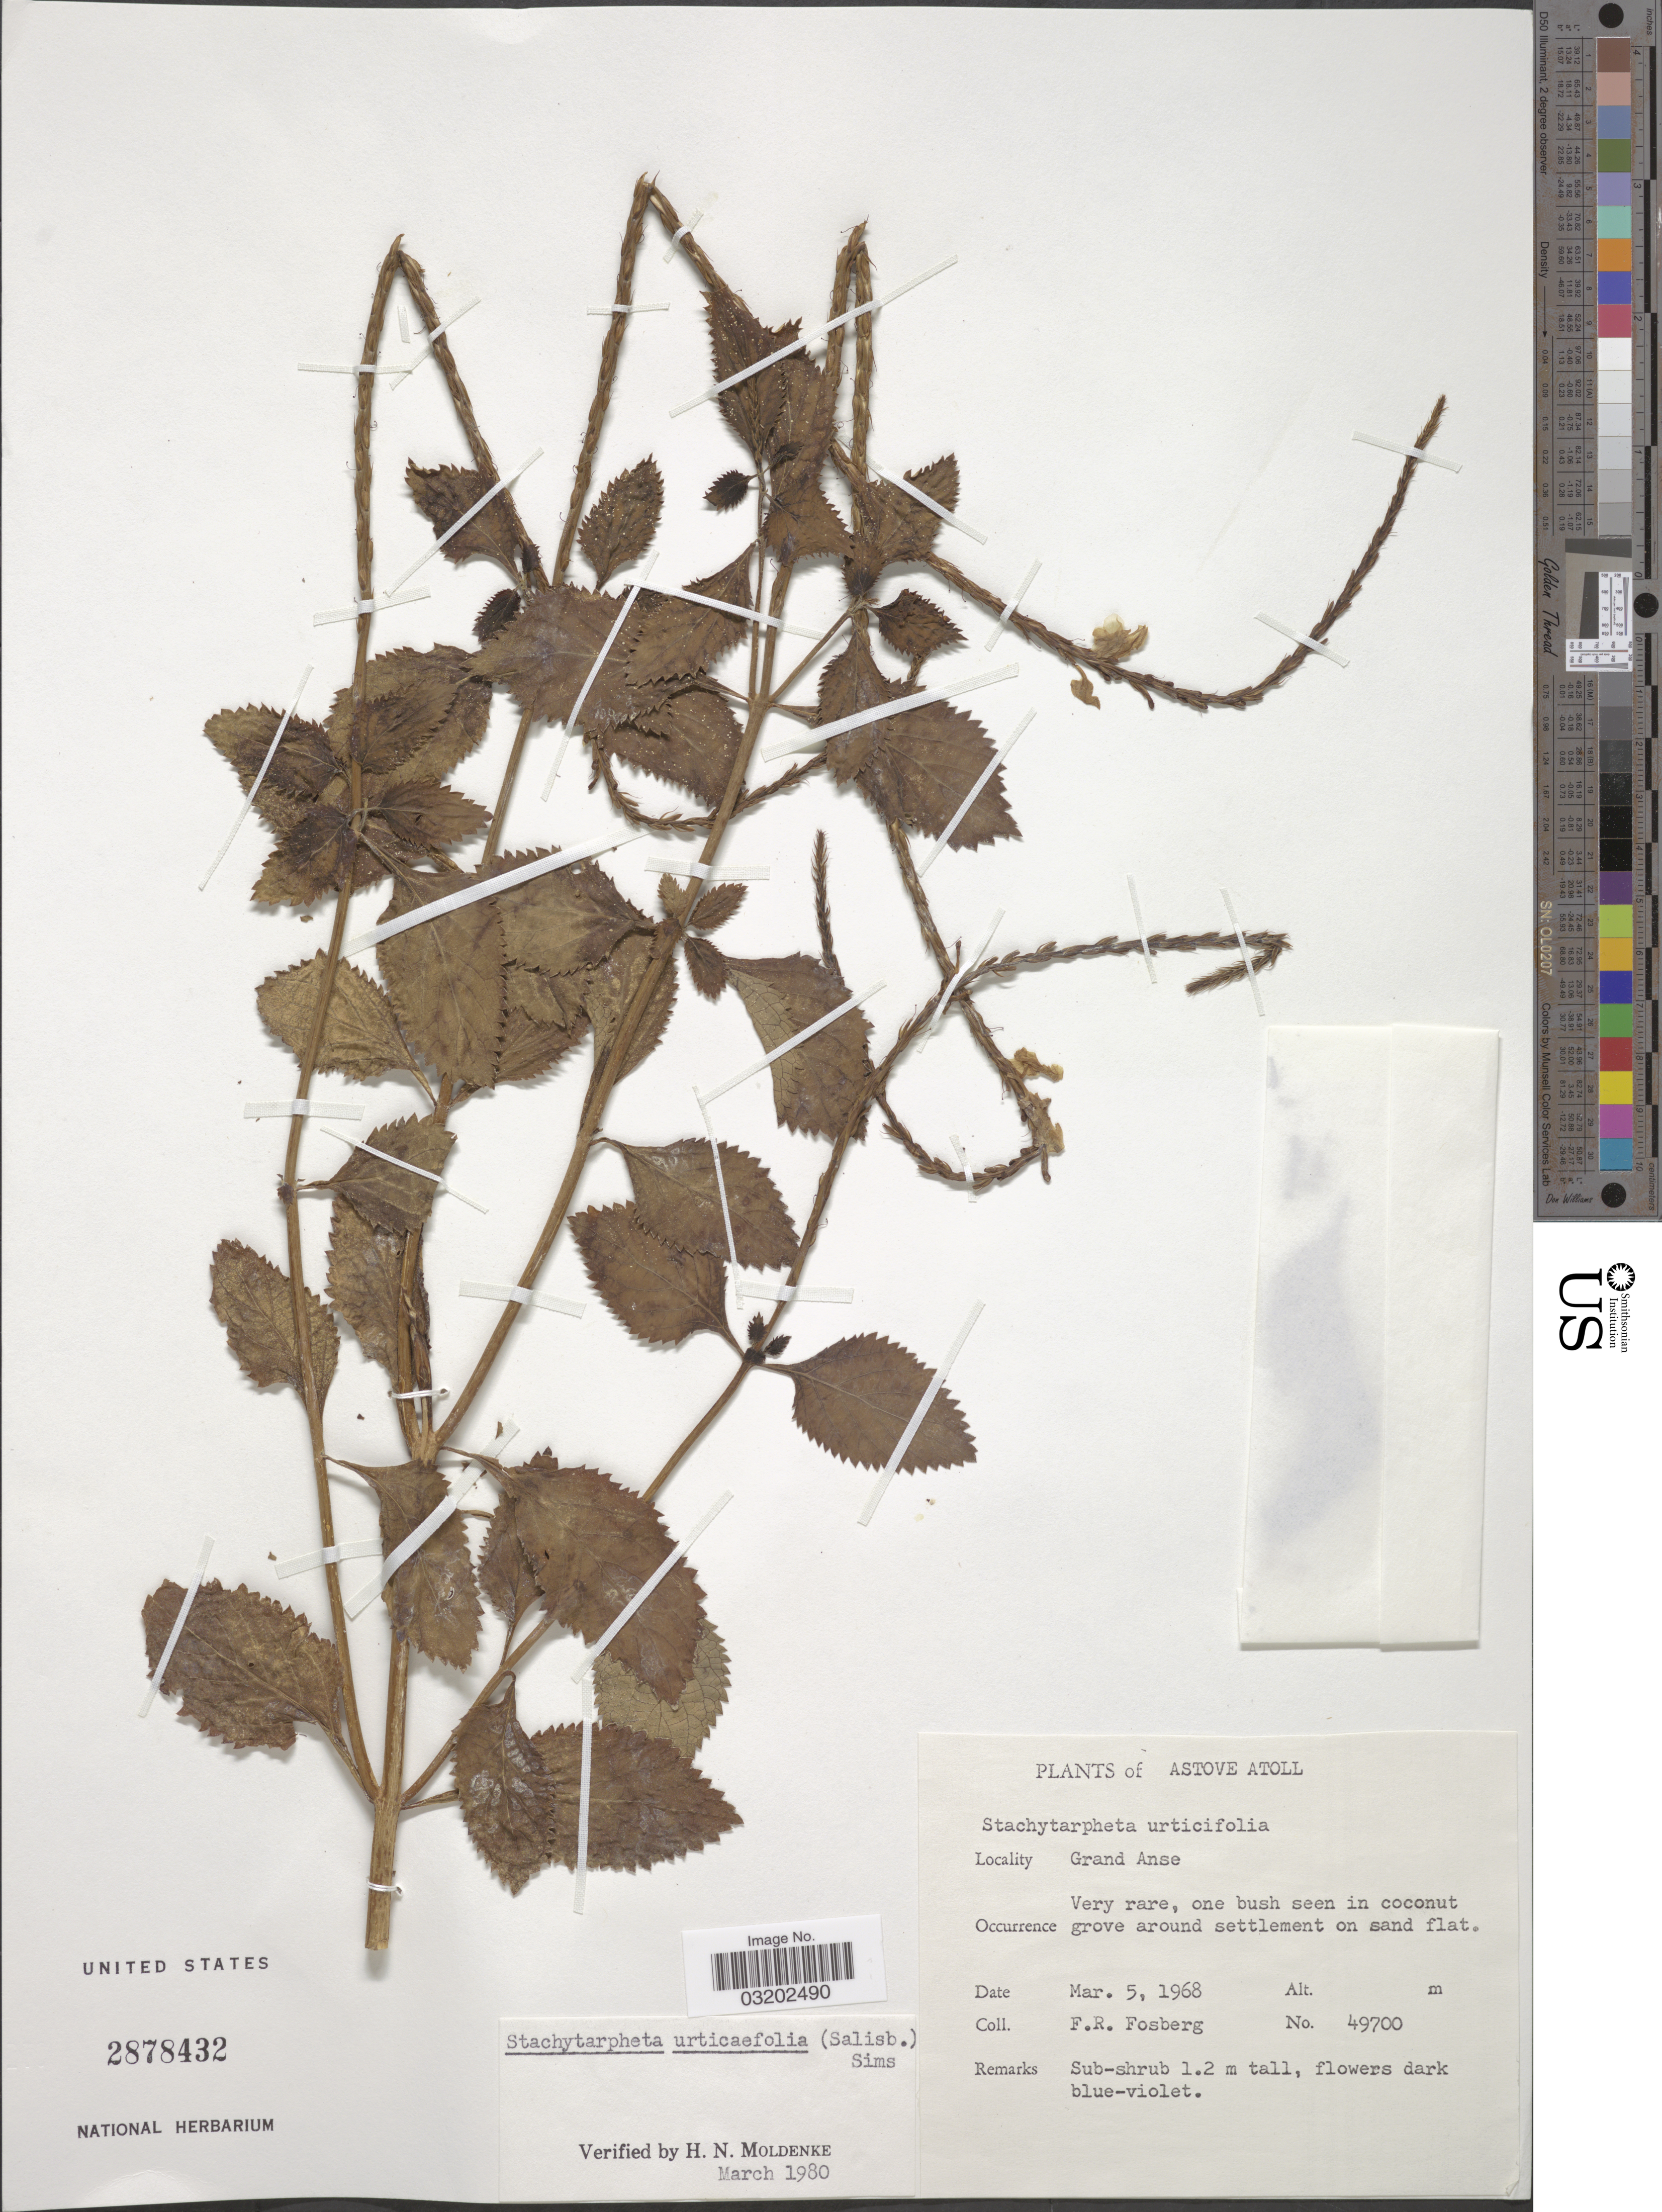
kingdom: Plantae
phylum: Tracheophyta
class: Magnoliopsida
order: Lamiales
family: Verbenaceae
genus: Stachytarpheta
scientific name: Stachytarpheta urticifolia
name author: Sims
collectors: F. R. Fosberg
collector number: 49700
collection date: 1968-03-05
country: Seychelles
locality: Astove Atoll, Grand Anse.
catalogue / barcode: US 2878432